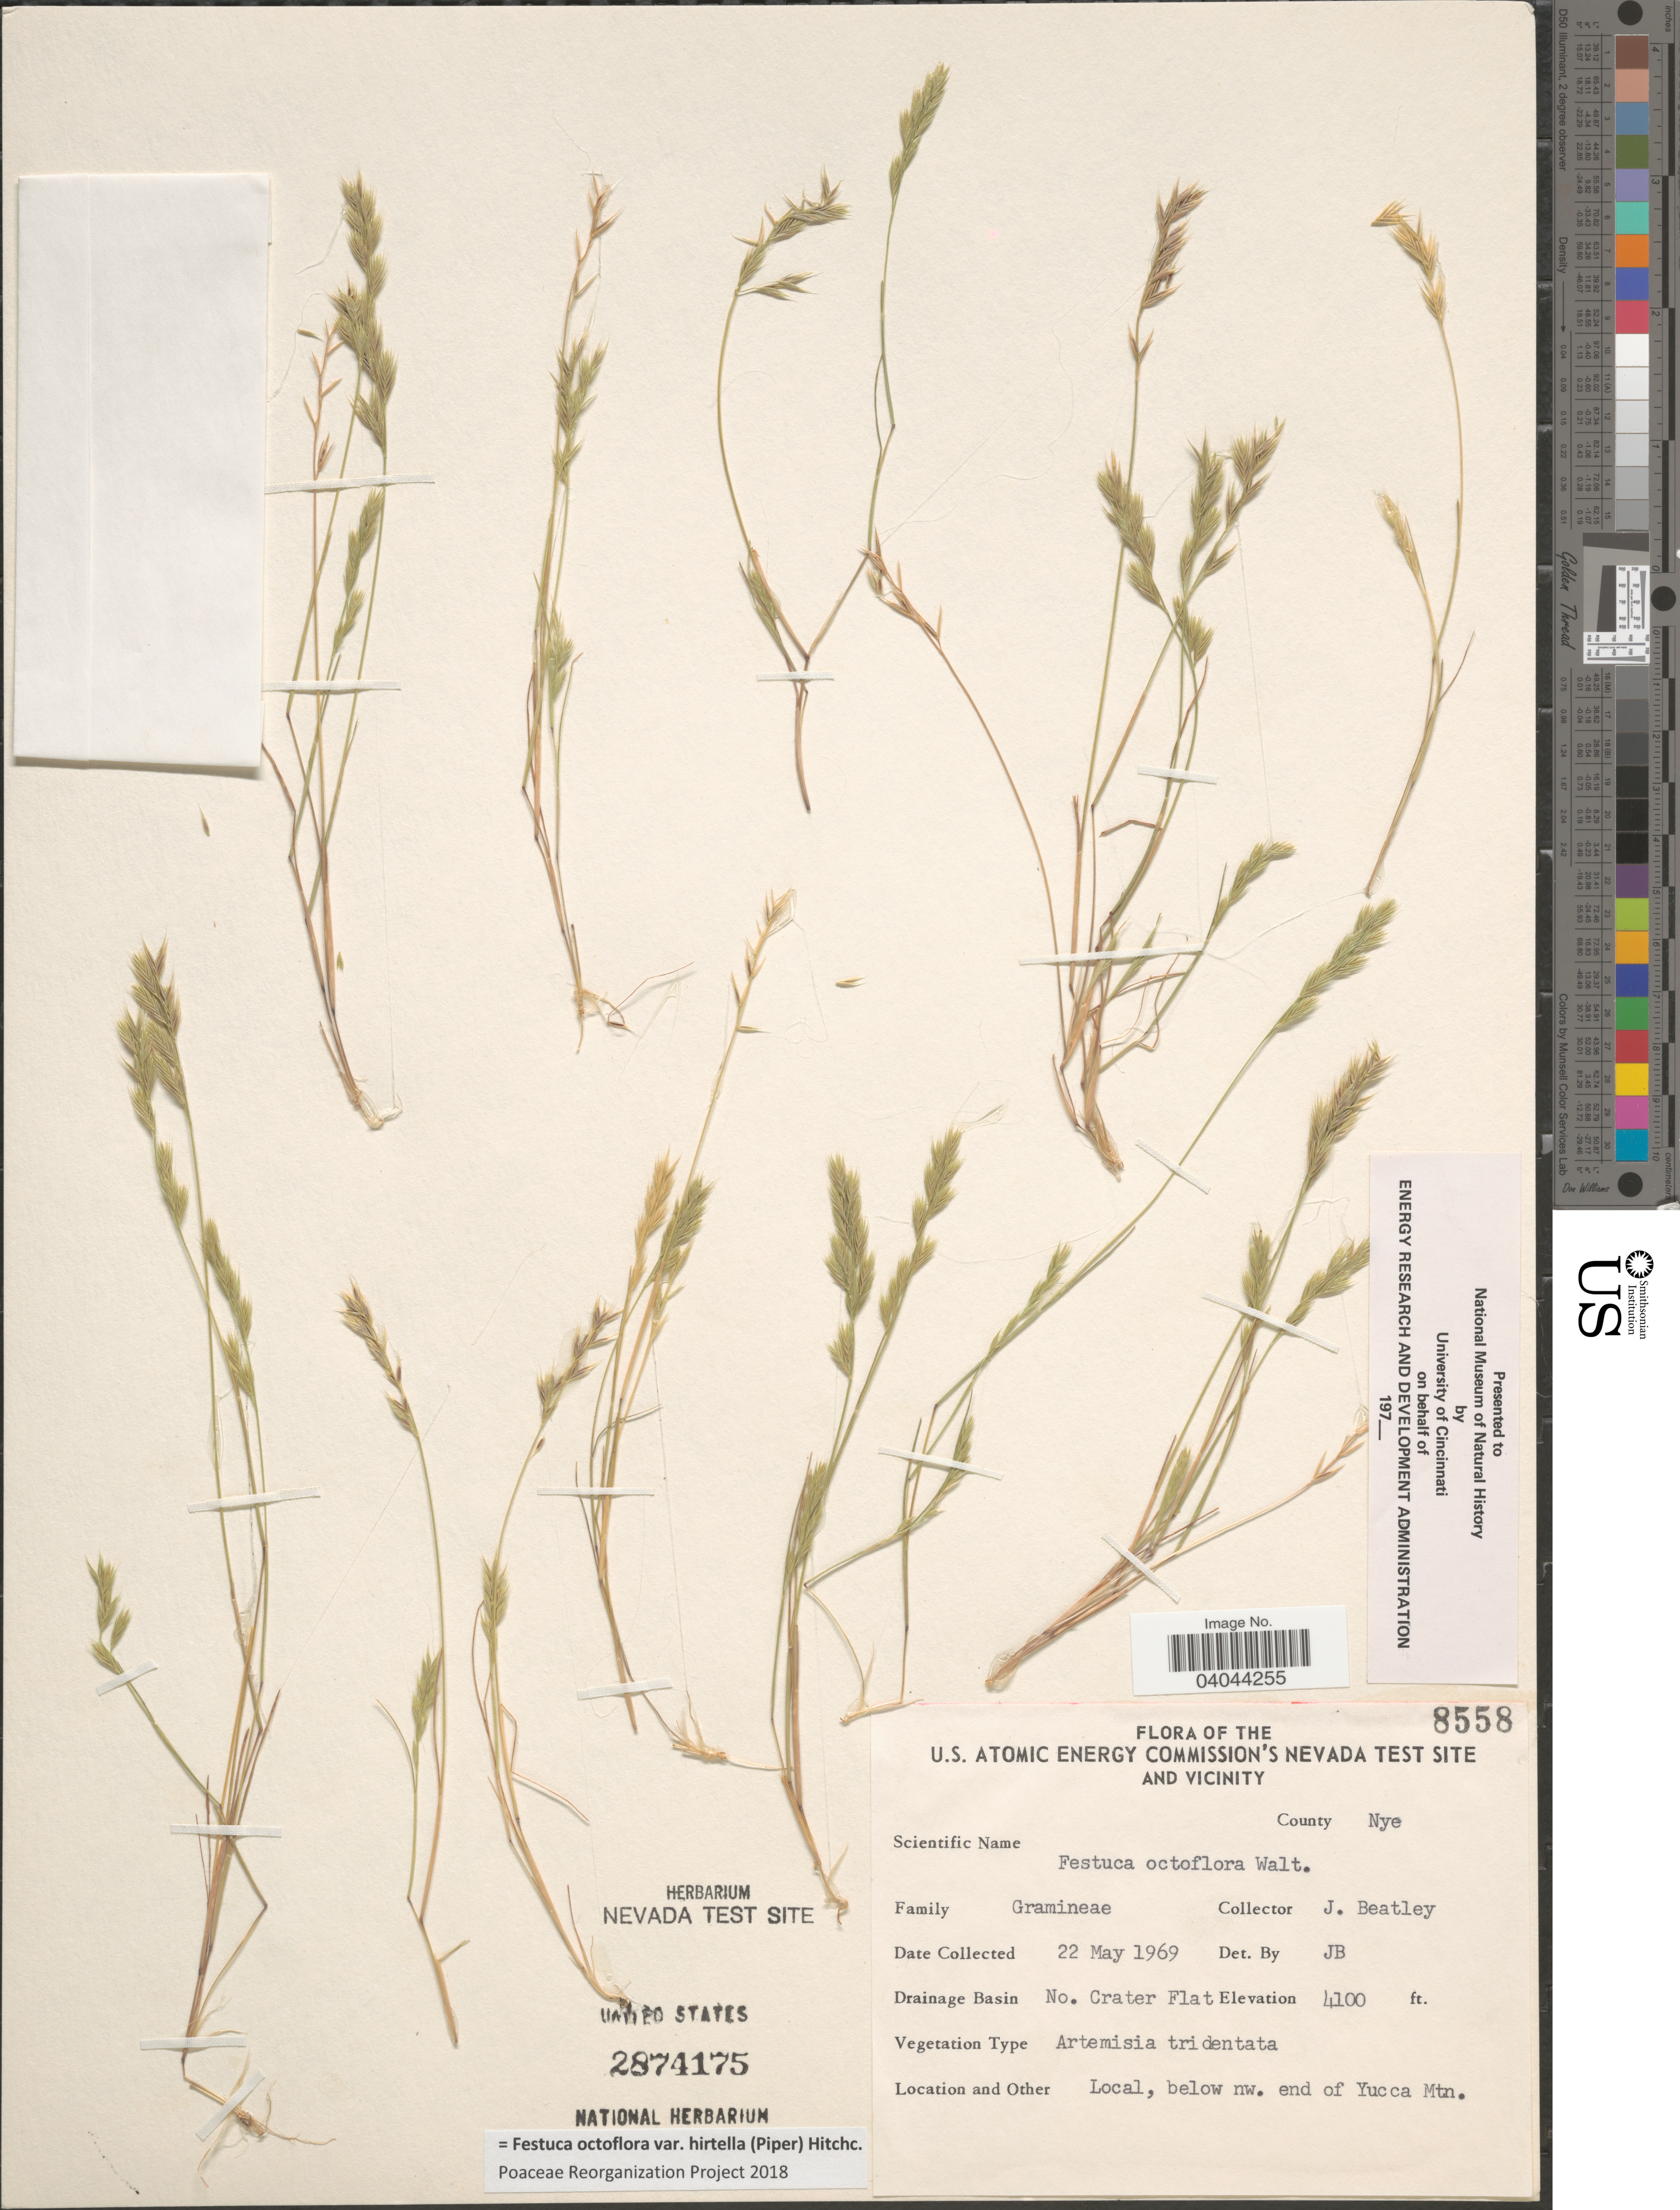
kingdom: Plantae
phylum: Tracheophyta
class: Liliopsida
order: Poales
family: Poaceae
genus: Festuca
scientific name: Festuca octoflora var. hirtella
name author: Piper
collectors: J. C. Beatley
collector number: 8558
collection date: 1969-05-22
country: United States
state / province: Nevada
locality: U.S. Atomic Energy Commission's Nevada Test Site and Vicinity. County Nye. Drainage Basin No. Crater Flat. Local, below nw. end of Yucca Mtn.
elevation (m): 1250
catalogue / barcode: US 2874175